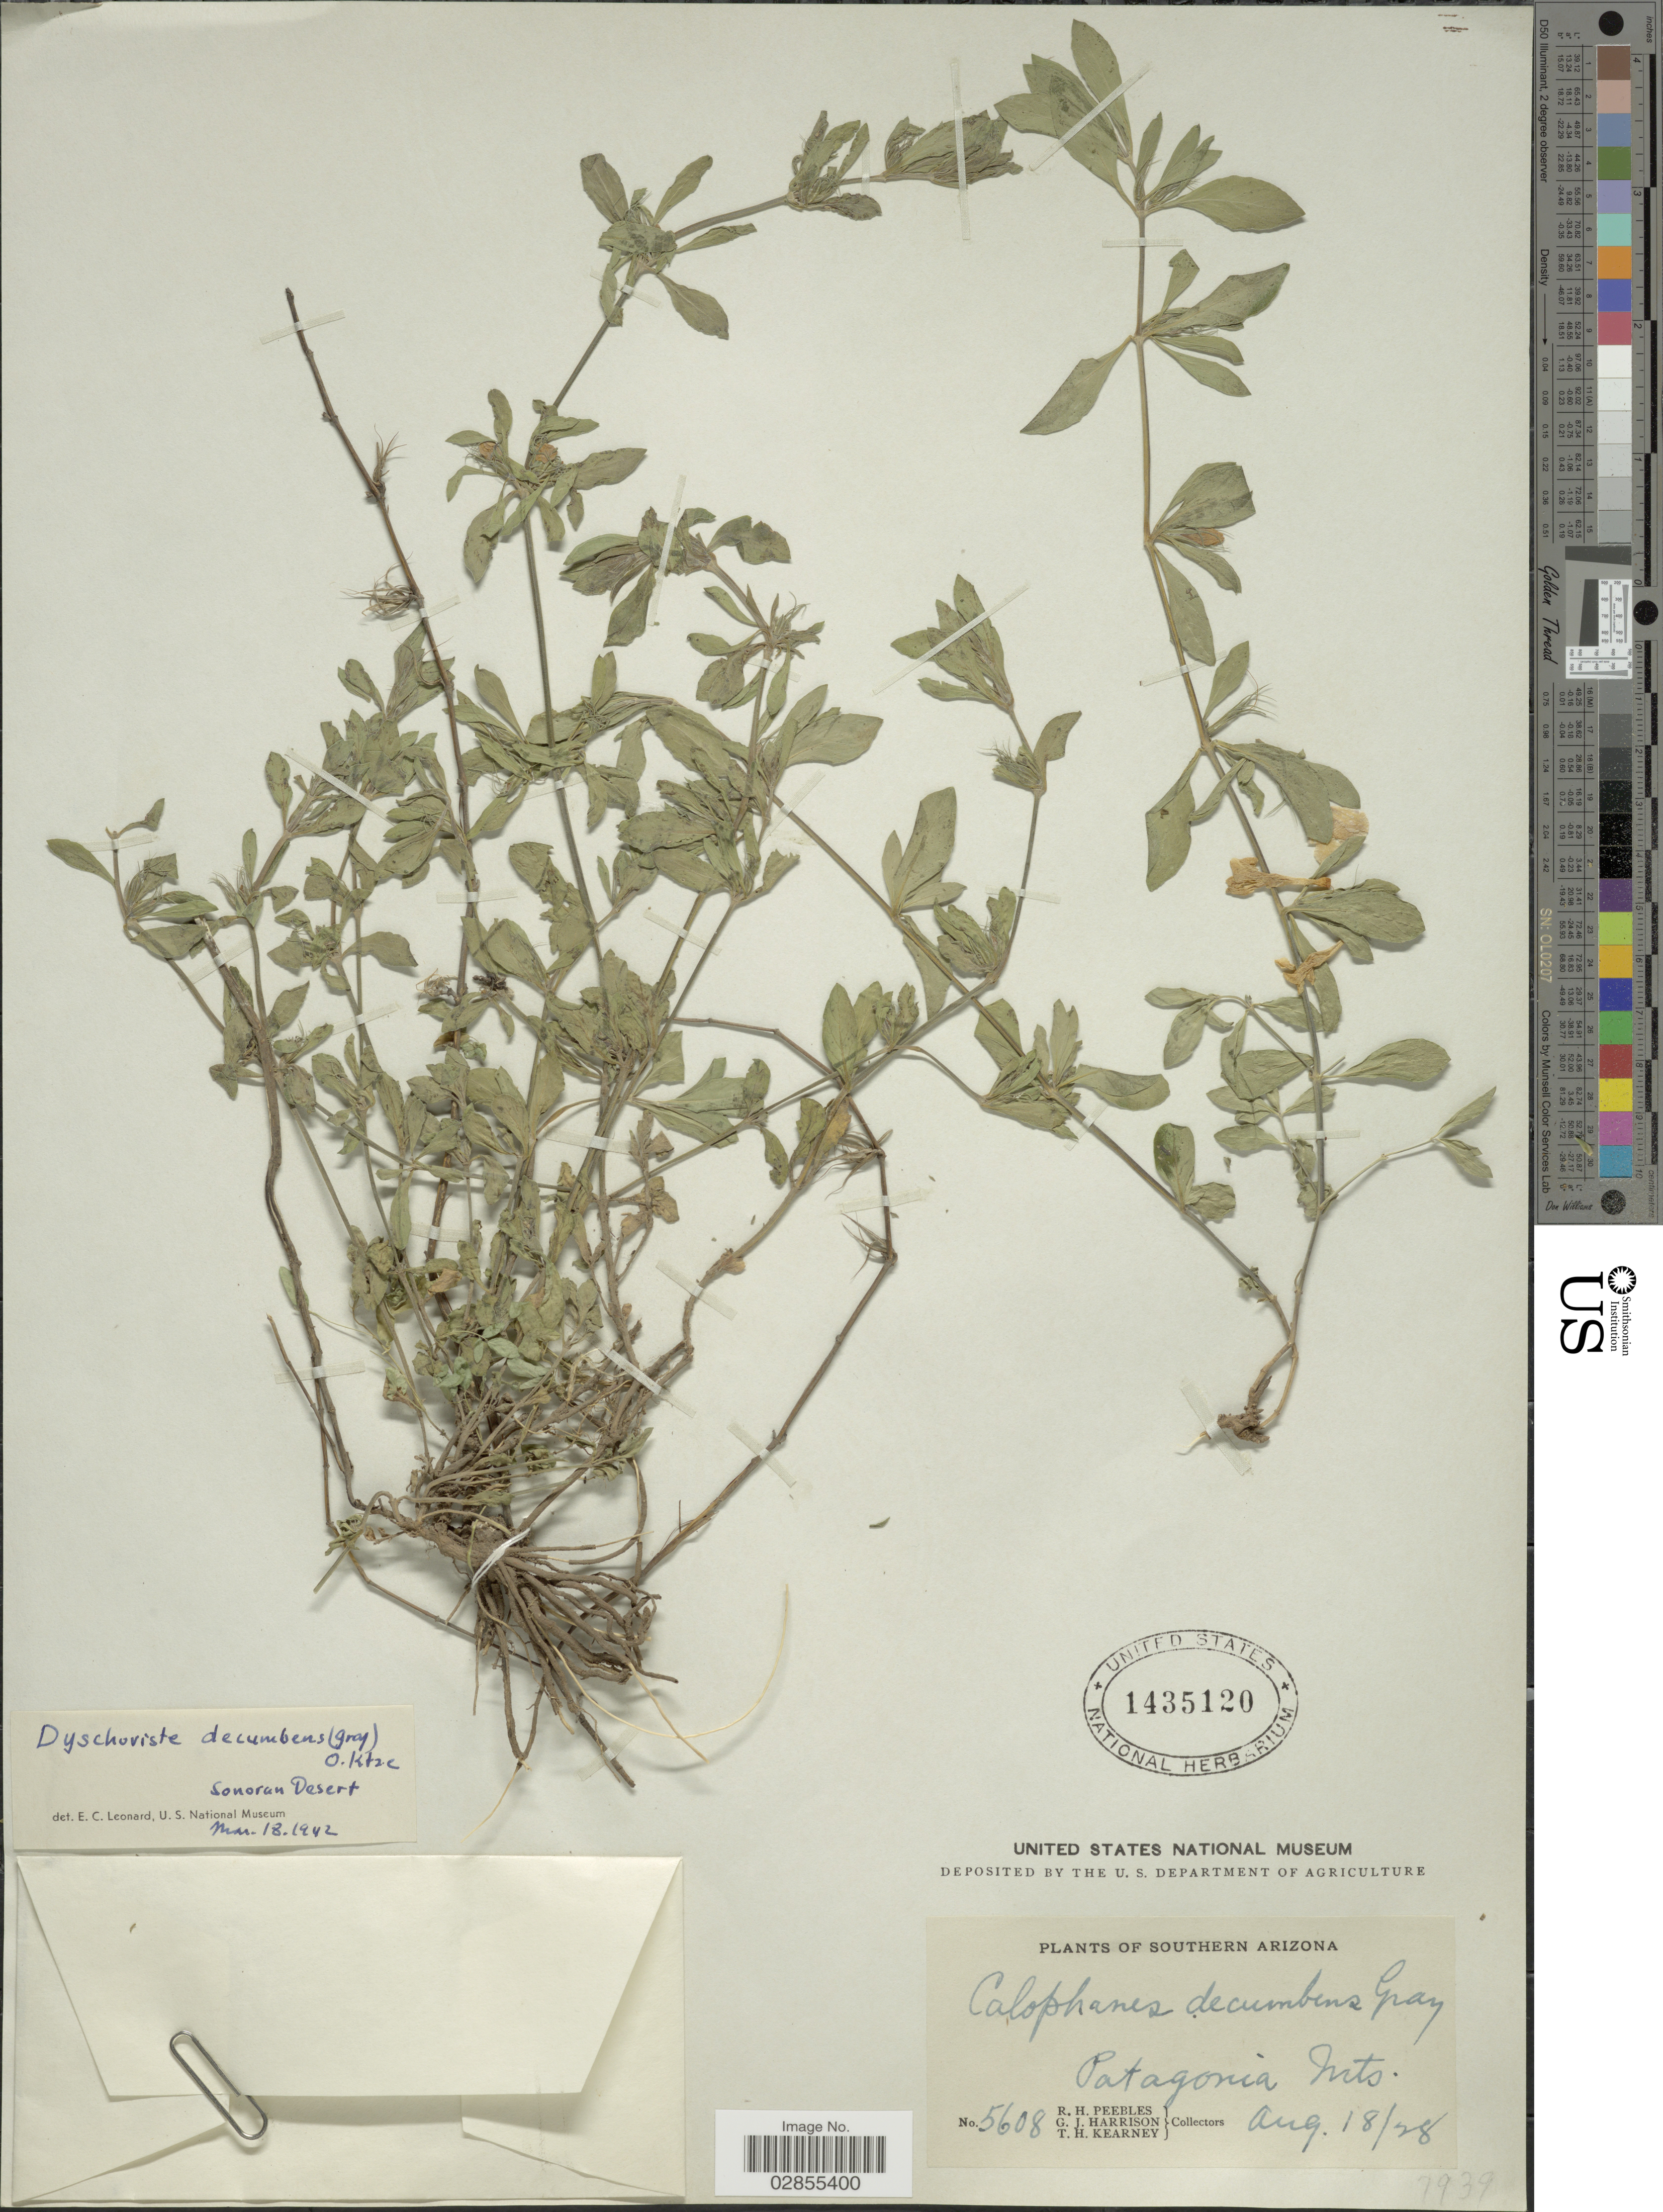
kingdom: Plantae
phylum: Tracheophyta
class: Magnoliopsida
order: Lamiales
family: Acanthaceae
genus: Dyschoriste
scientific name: Dyschoriste schiedeana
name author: (Nees) Kuntze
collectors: R. H. Peebles, G. J. Harrison & T. H. Kearney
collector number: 5608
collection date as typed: Transcribed d/m/y: 18/8/28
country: United States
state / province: Arizona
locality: Southern Arizona, Patagonia Mts.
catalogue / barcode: US 1435120